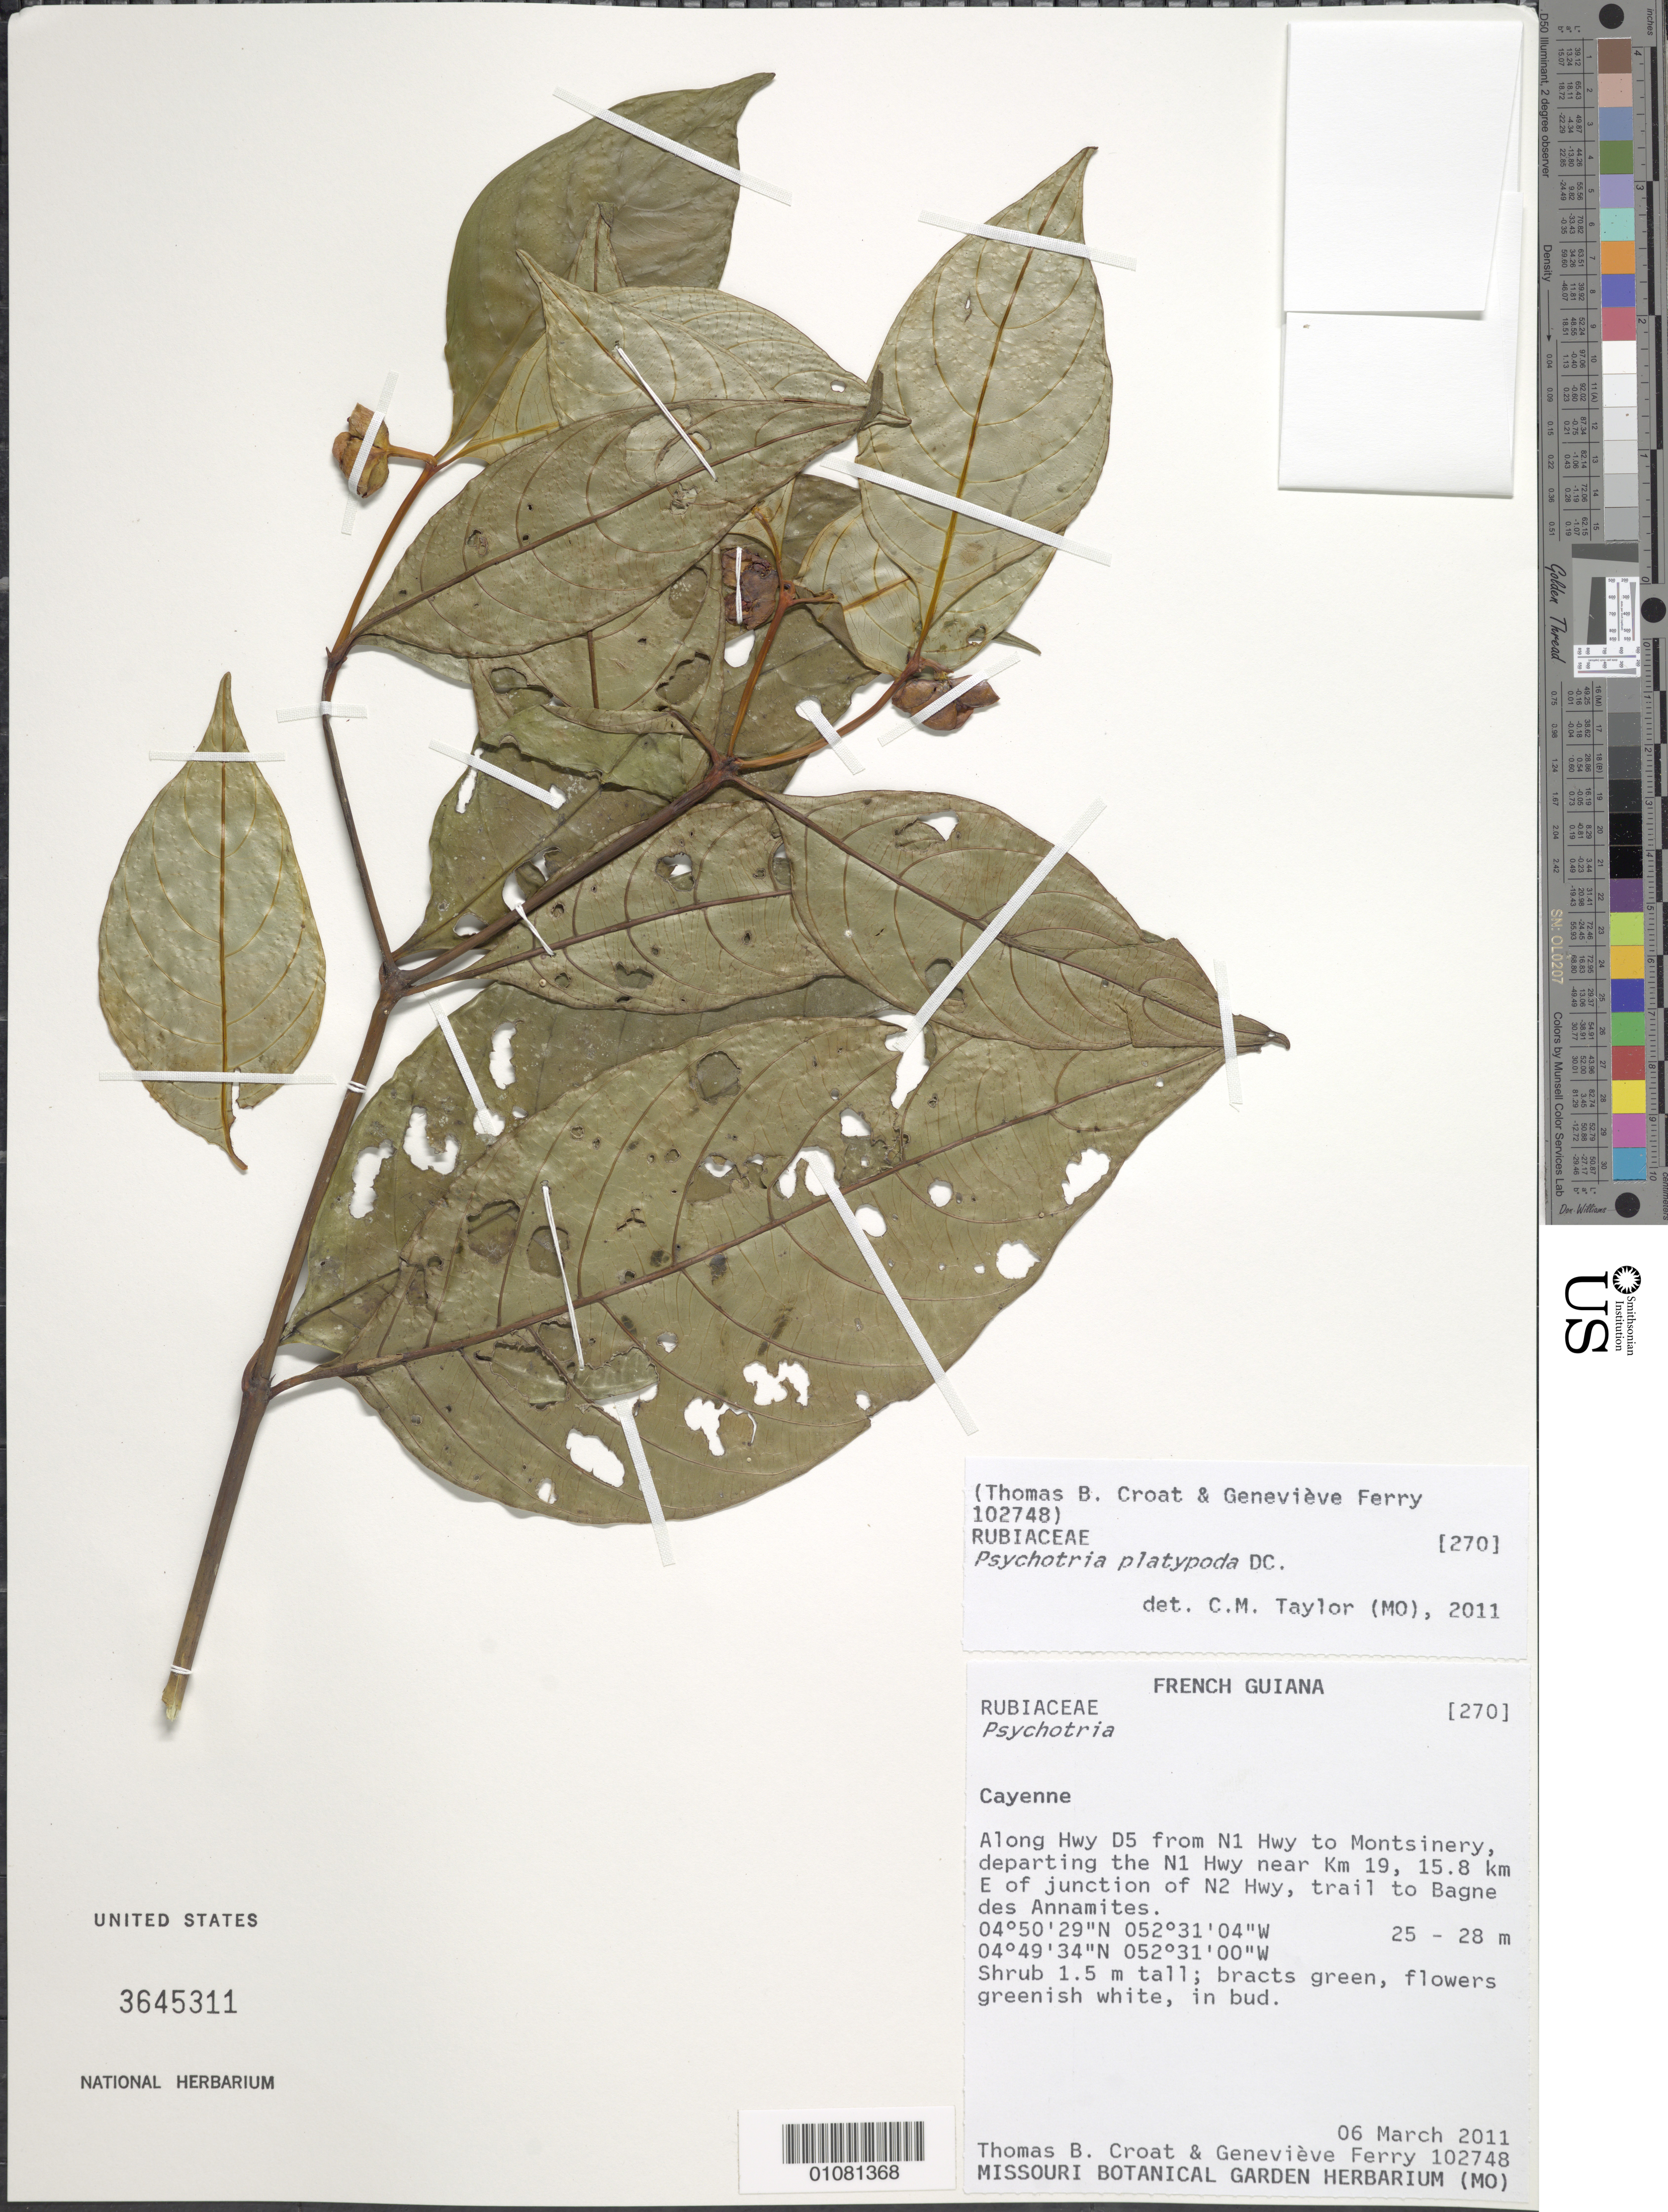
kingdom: Plantae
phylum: Tracheophyta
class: Magnoliopsida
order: Gentianales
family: Rubiaceae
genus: Palicourea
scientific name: Palicourea dichotoma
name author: (Rudge) Delprete & J.H. Kirkbr.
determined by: Kirkbride, J. H., Jr.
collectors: T. B. Croat & G. Ferry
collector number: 102748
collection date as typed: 6-Mar-11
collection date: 1911-03-06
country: French Guiana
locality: Along Hwy D5 from N1 Hwy to Montsinery, departing the N1 Hwy near Km 19, 15.8 km E of junction of N2 Hwy, trail to Bagne des Annamites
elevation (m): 25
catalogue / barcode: US 3645311